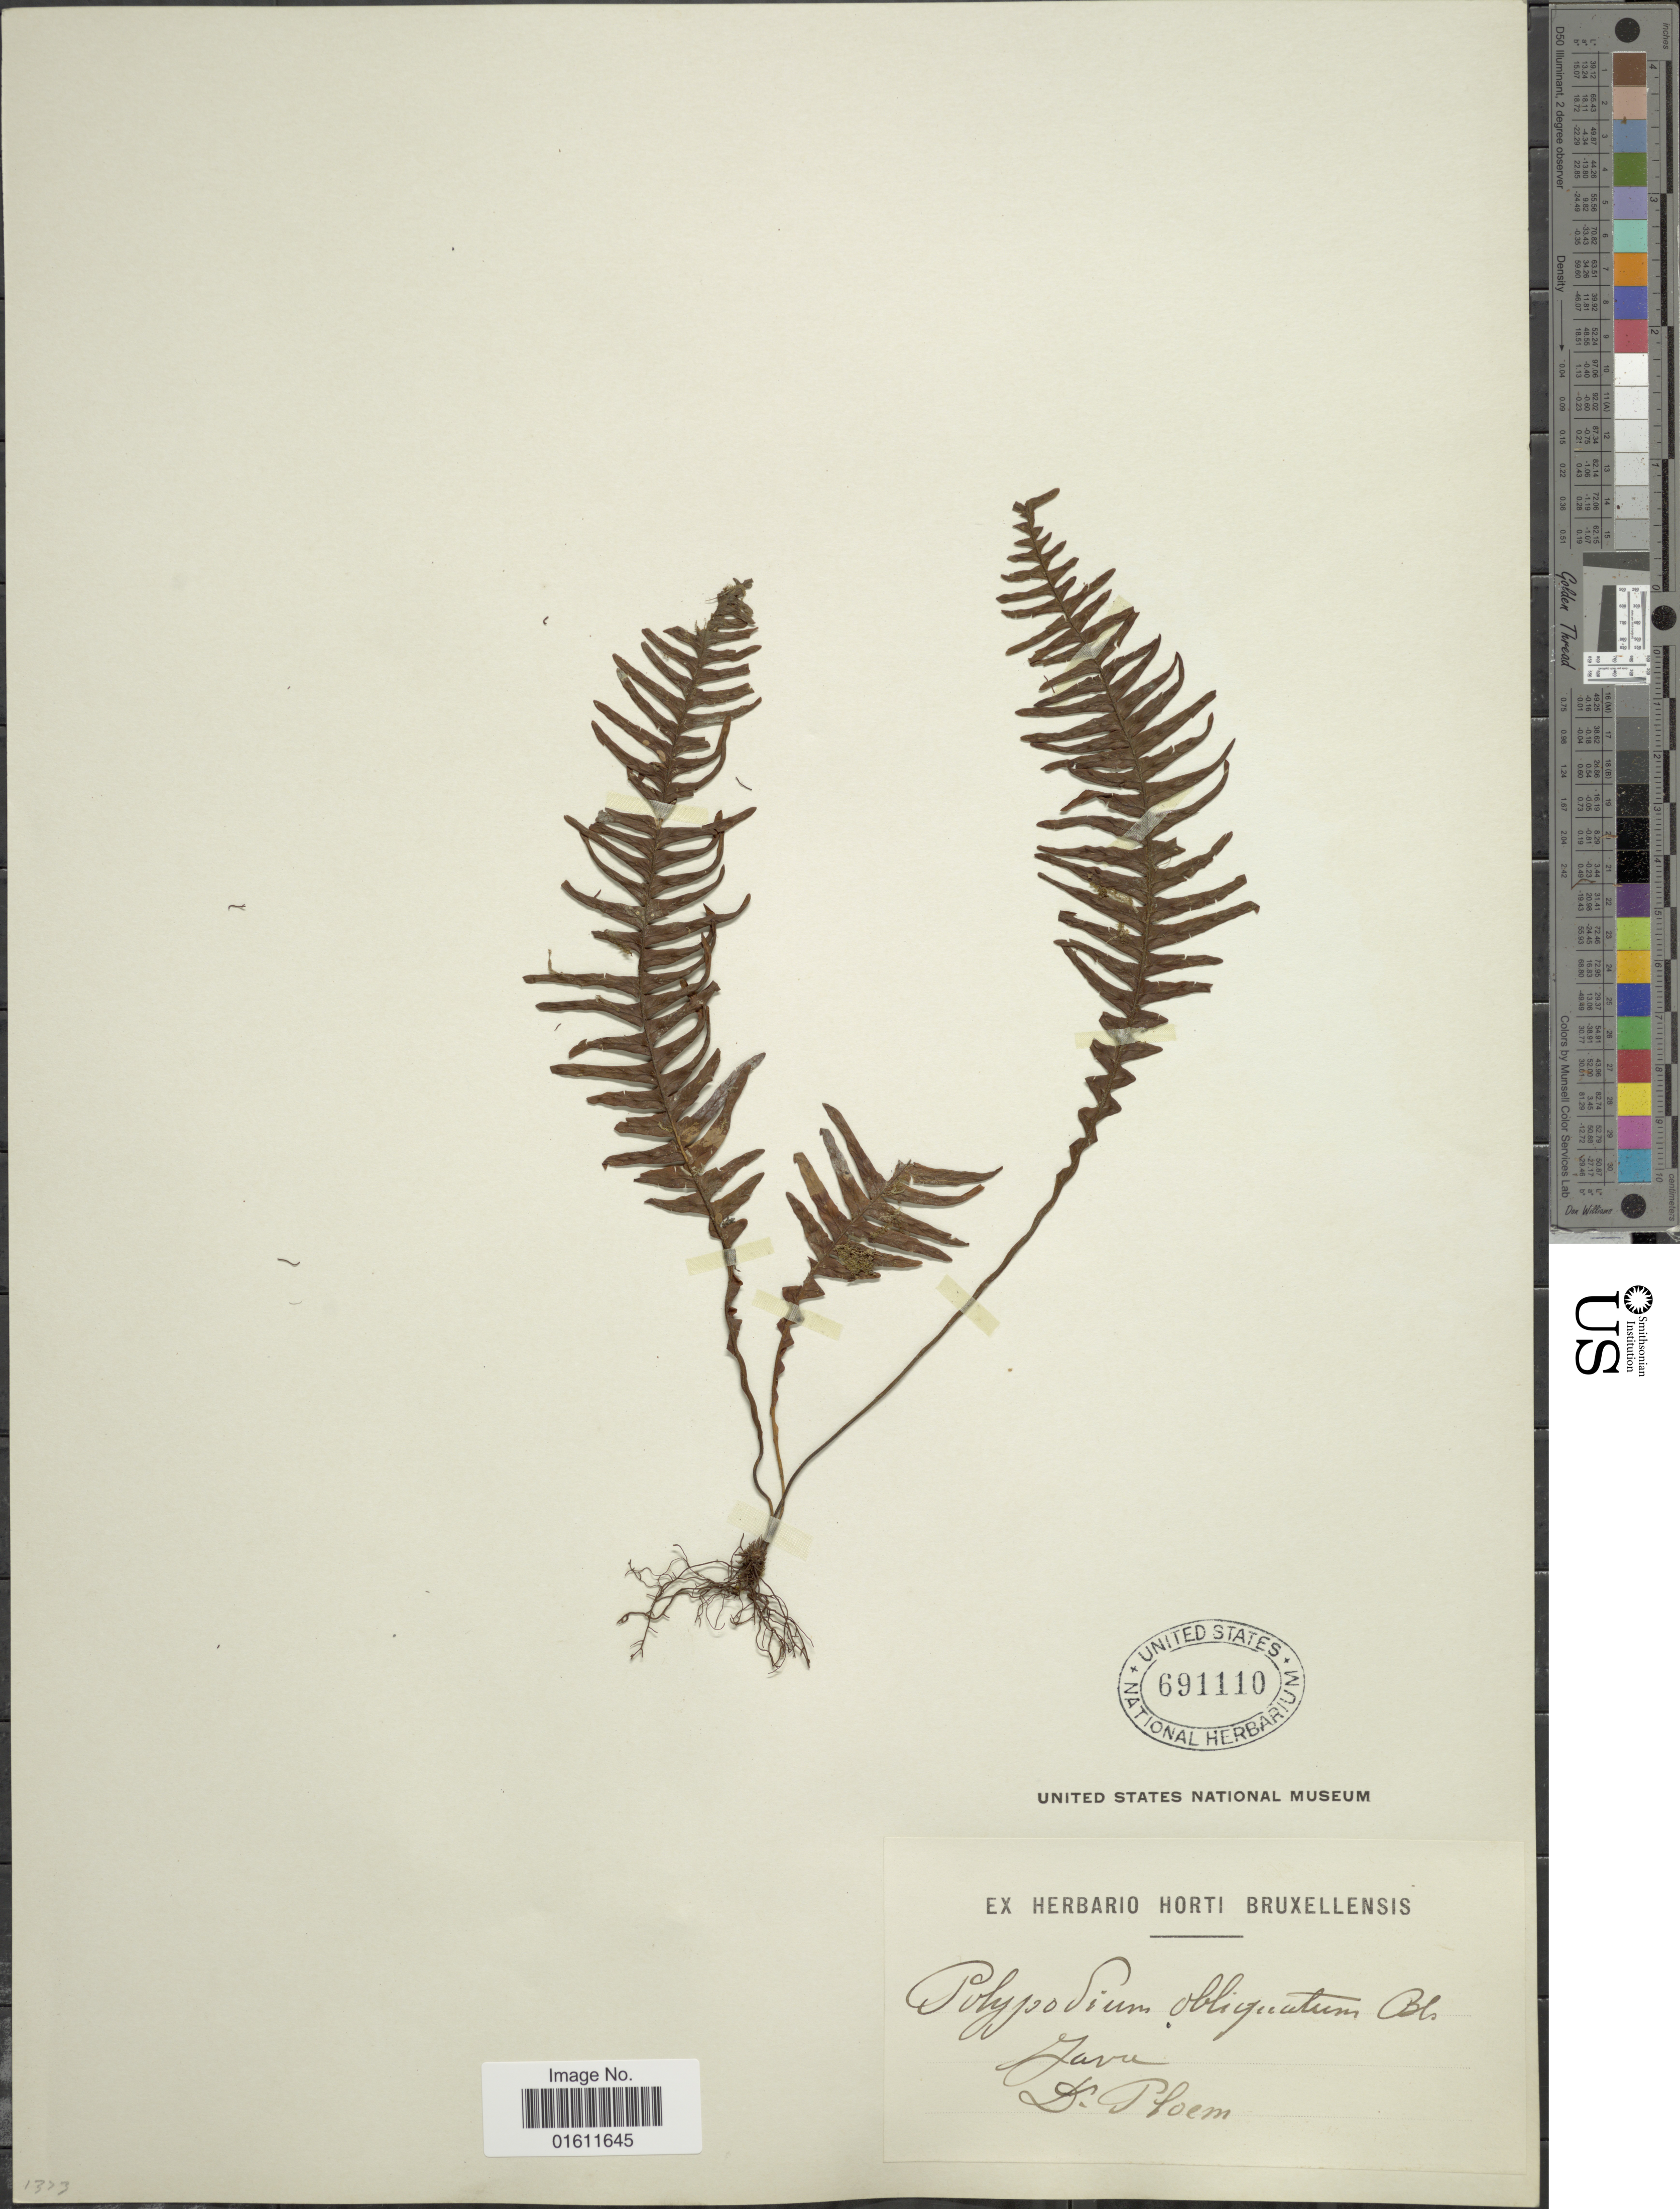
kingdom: Plantae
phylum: Tracheophyta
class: Polypodiopsida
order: Polypodiales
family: Polypodiaceae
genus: Prosaptia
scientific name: Prosaptia obliquata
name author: (Blume) Mett.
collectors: -. Ploem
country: Indonesia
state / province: Java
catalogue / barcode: US 691110